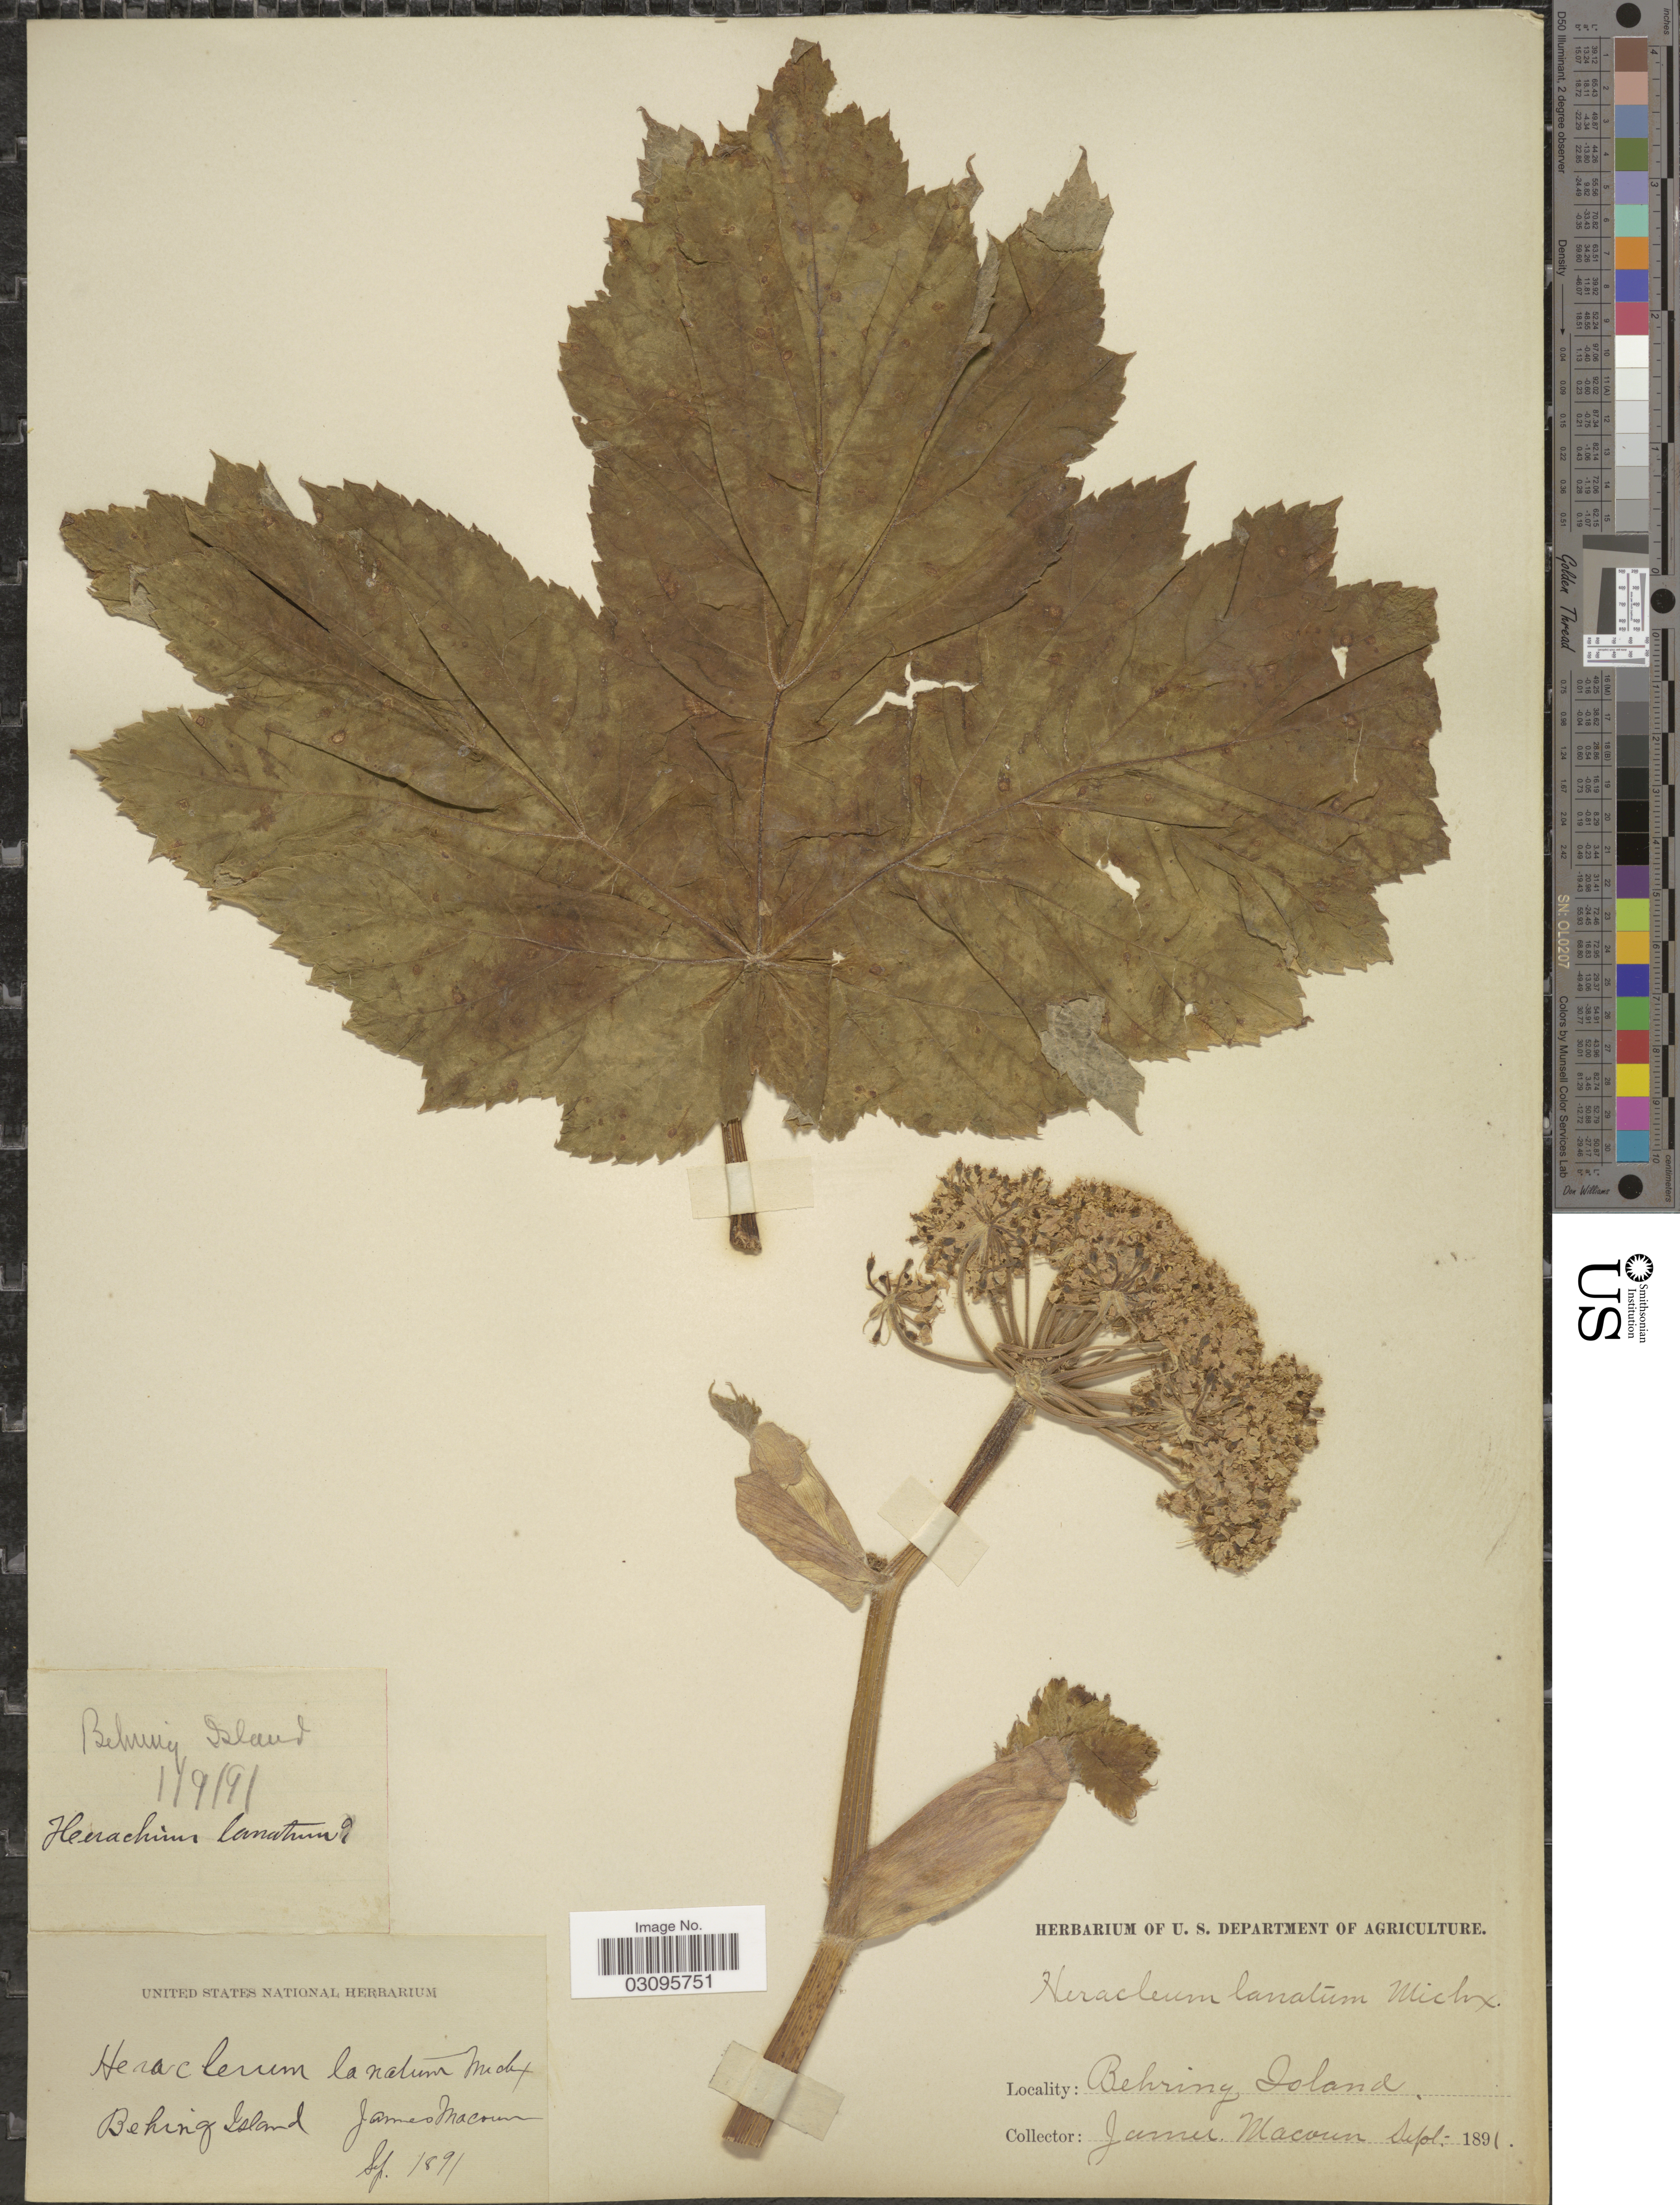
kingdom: Plantae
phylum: Tracheophyta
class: Magnoliopsida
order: Apiales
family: Apiaceae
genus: Heracleum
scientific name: Heracleum lanatum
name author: Michx.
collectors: J. M. Macoun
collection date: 1891-09-01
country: Russian Federation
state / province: Kamchatka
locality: Behring Island.